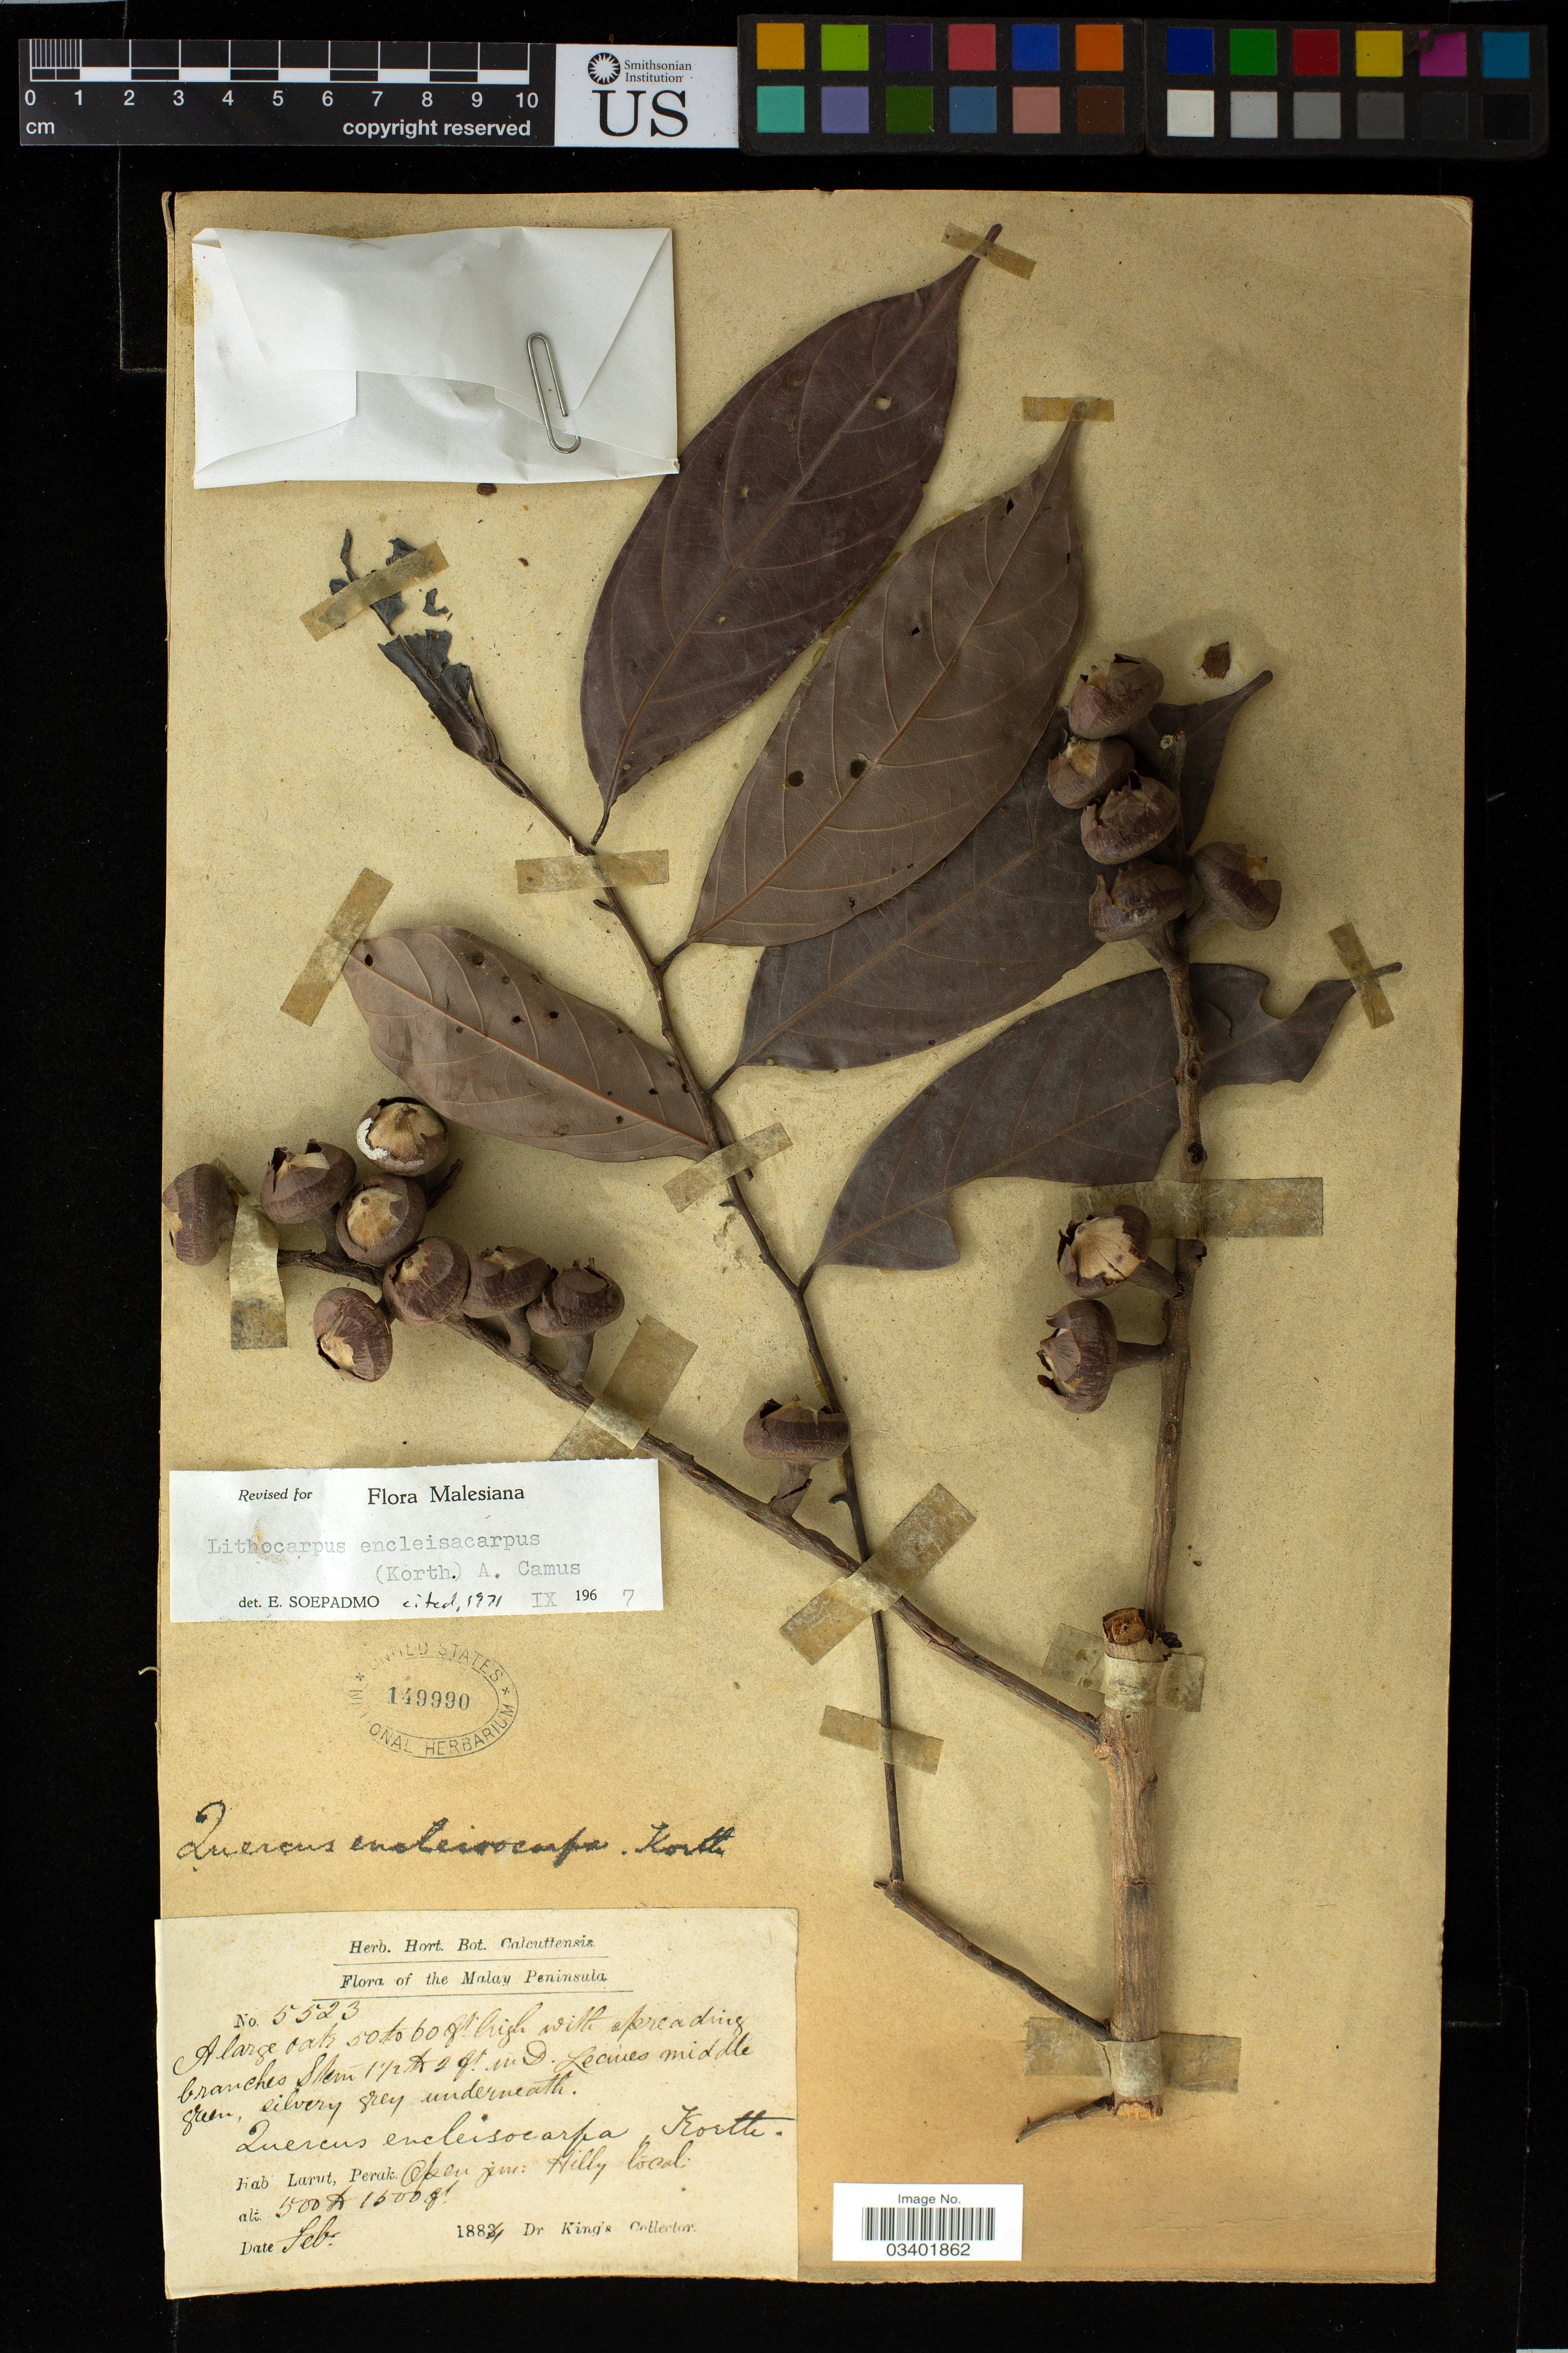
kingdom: Plantae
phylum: Tracheophyta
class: Magnoliopsida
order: Fagales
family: Fagaceae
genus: Lithocarpus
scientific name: Lithocarpus encleisocarpus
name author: (Korth.) A. Camus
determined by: Soepadmo, E.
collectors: Dr. King's collector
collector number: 5523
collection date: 1884-02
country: Malaysia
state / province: Perak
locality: Larut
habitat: open, hilly local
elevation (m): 152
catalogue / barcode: US 149990